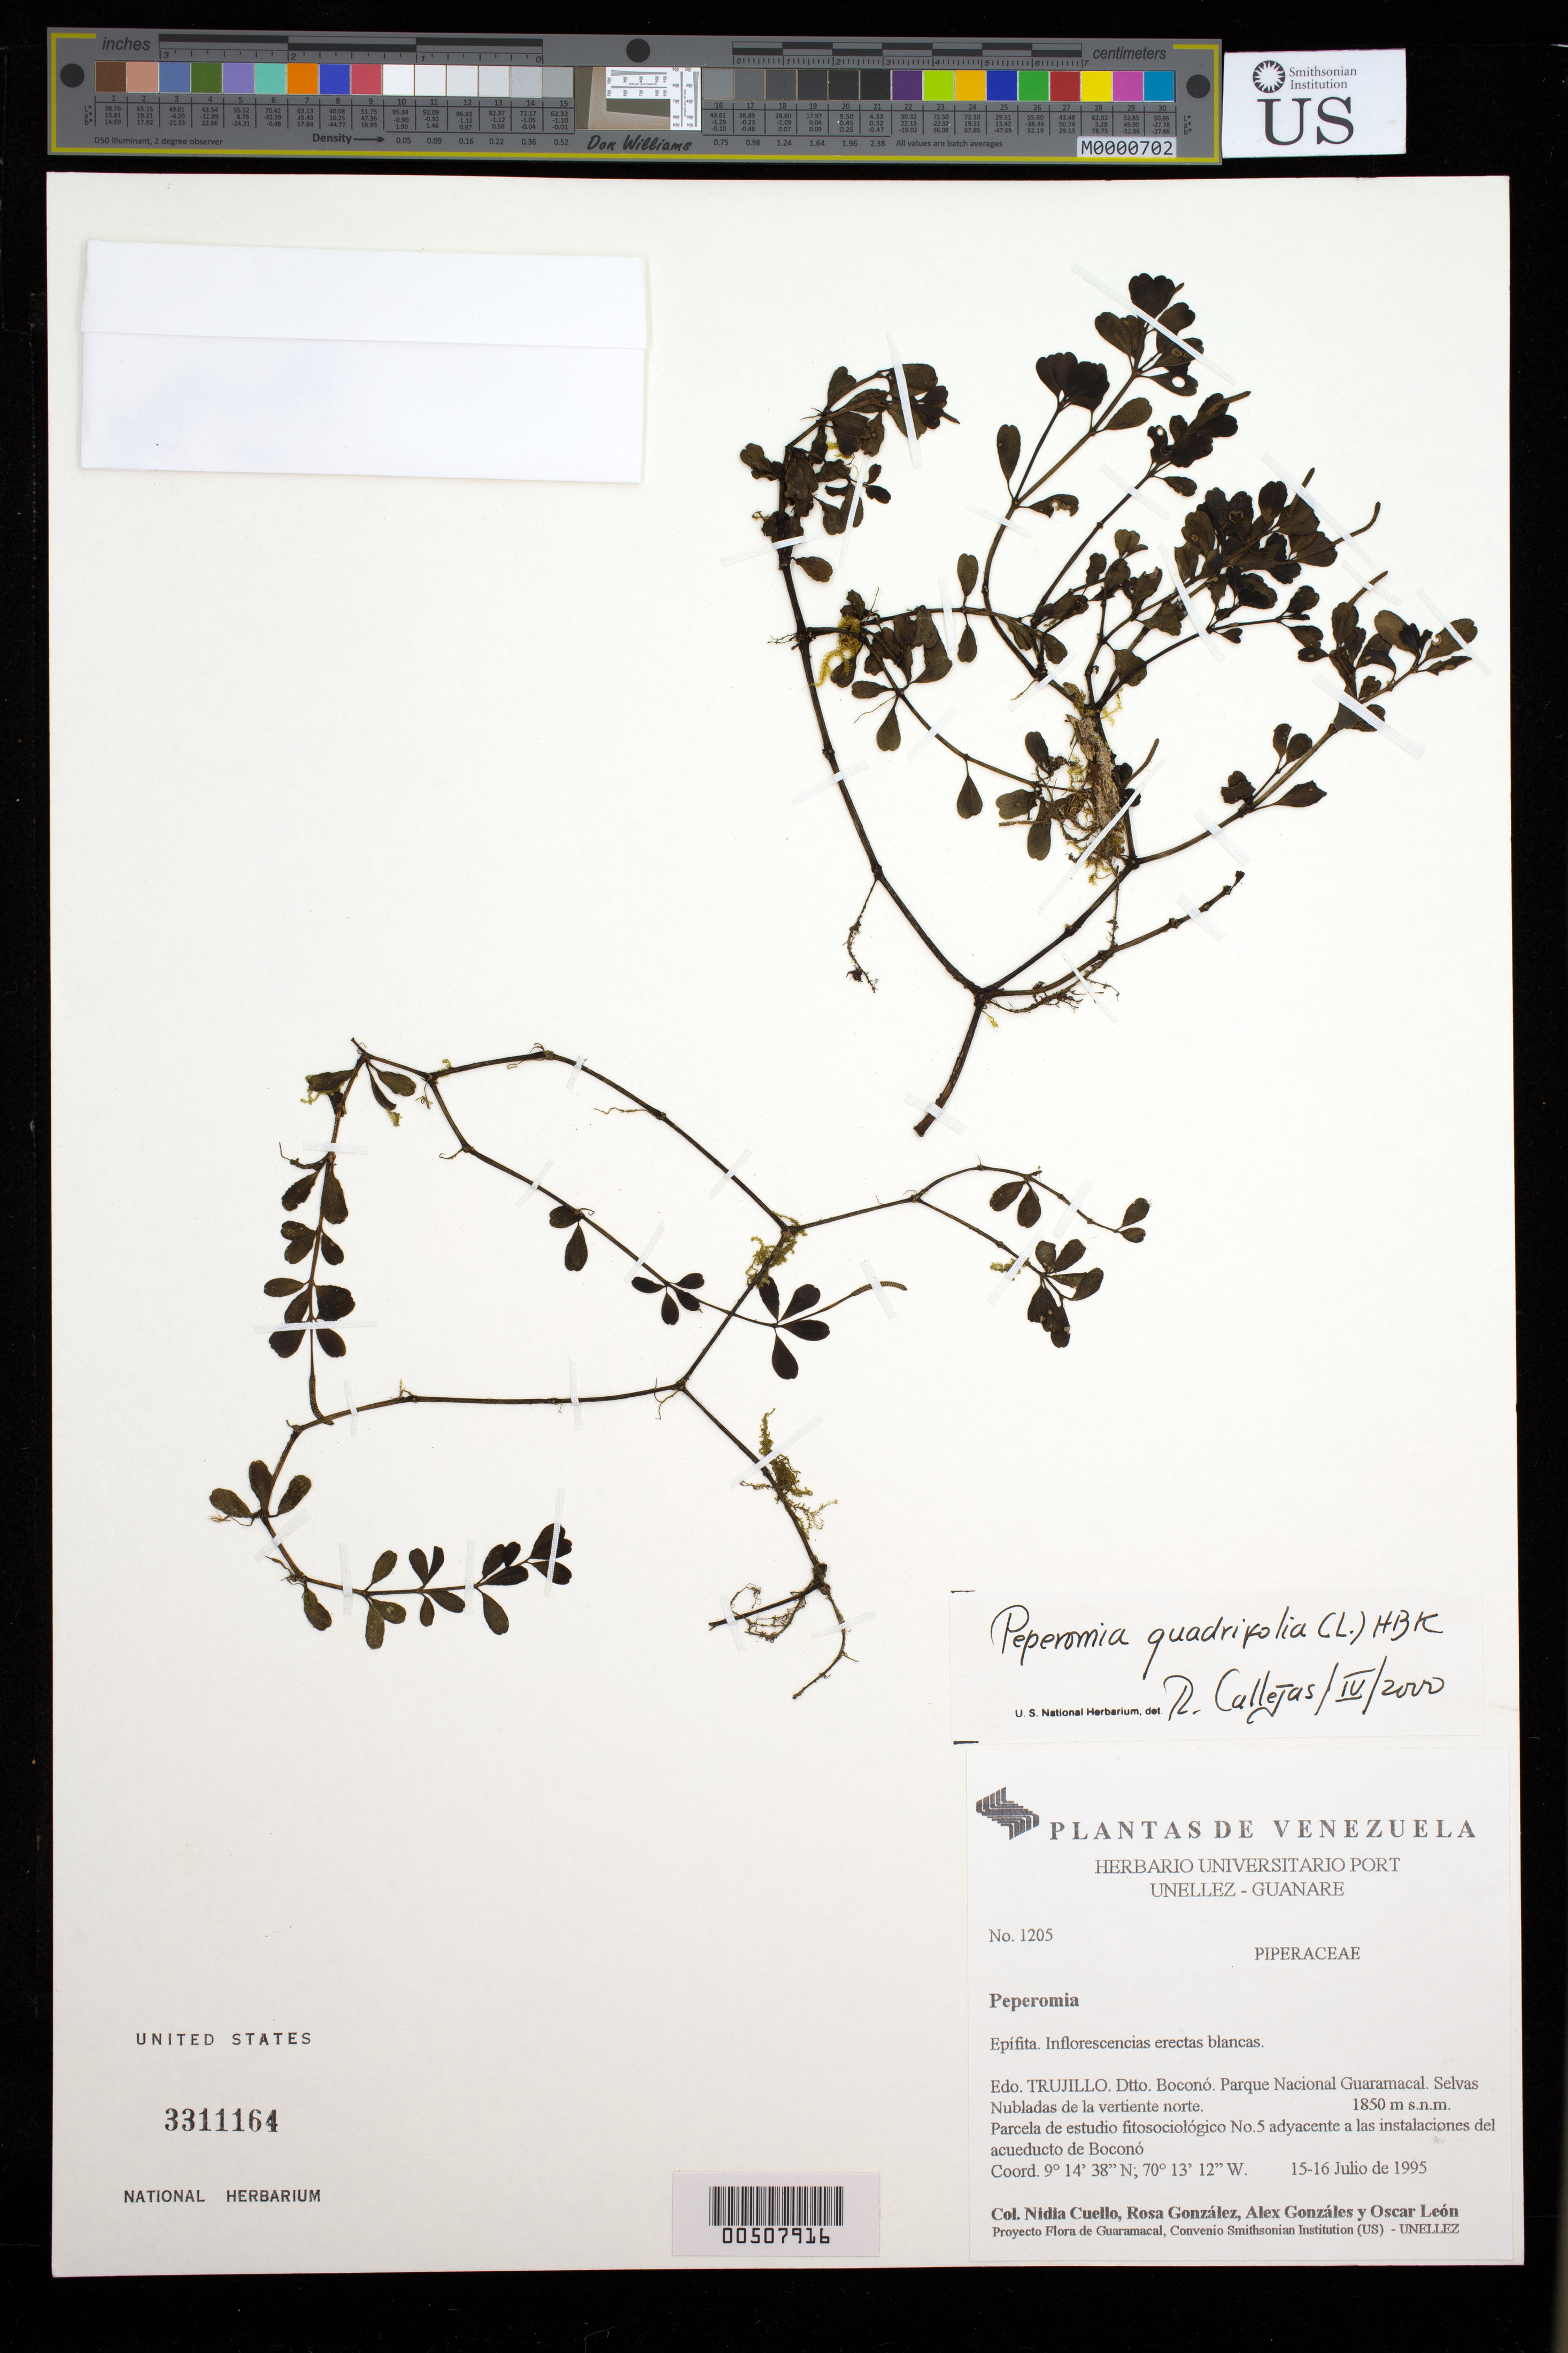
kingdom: Plantae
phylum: Tracheophyta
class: Magnoliopsida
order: Piperales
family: Piperaceae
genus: Peperomia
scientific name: Peperomia quadrifolia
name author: (L.) Kunth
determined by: Callejas, Ricardo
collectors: N. L. Cuello, R. González, A. Gonzáles & O. León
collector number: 1205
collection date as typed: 15 Jul 1995 to 16 Jul 1995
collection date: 1995-07-15/1995-07-16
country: Venezuela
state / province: Trujillo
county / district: Boconó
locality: Parque Nacional Guaramacal. Vertiente N. Adyacente a las instalaciones del acueducto de Boconó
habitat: Selvas Nubladas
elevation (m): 1850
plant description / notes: HUA, PORT, US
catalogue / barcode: US 3311164